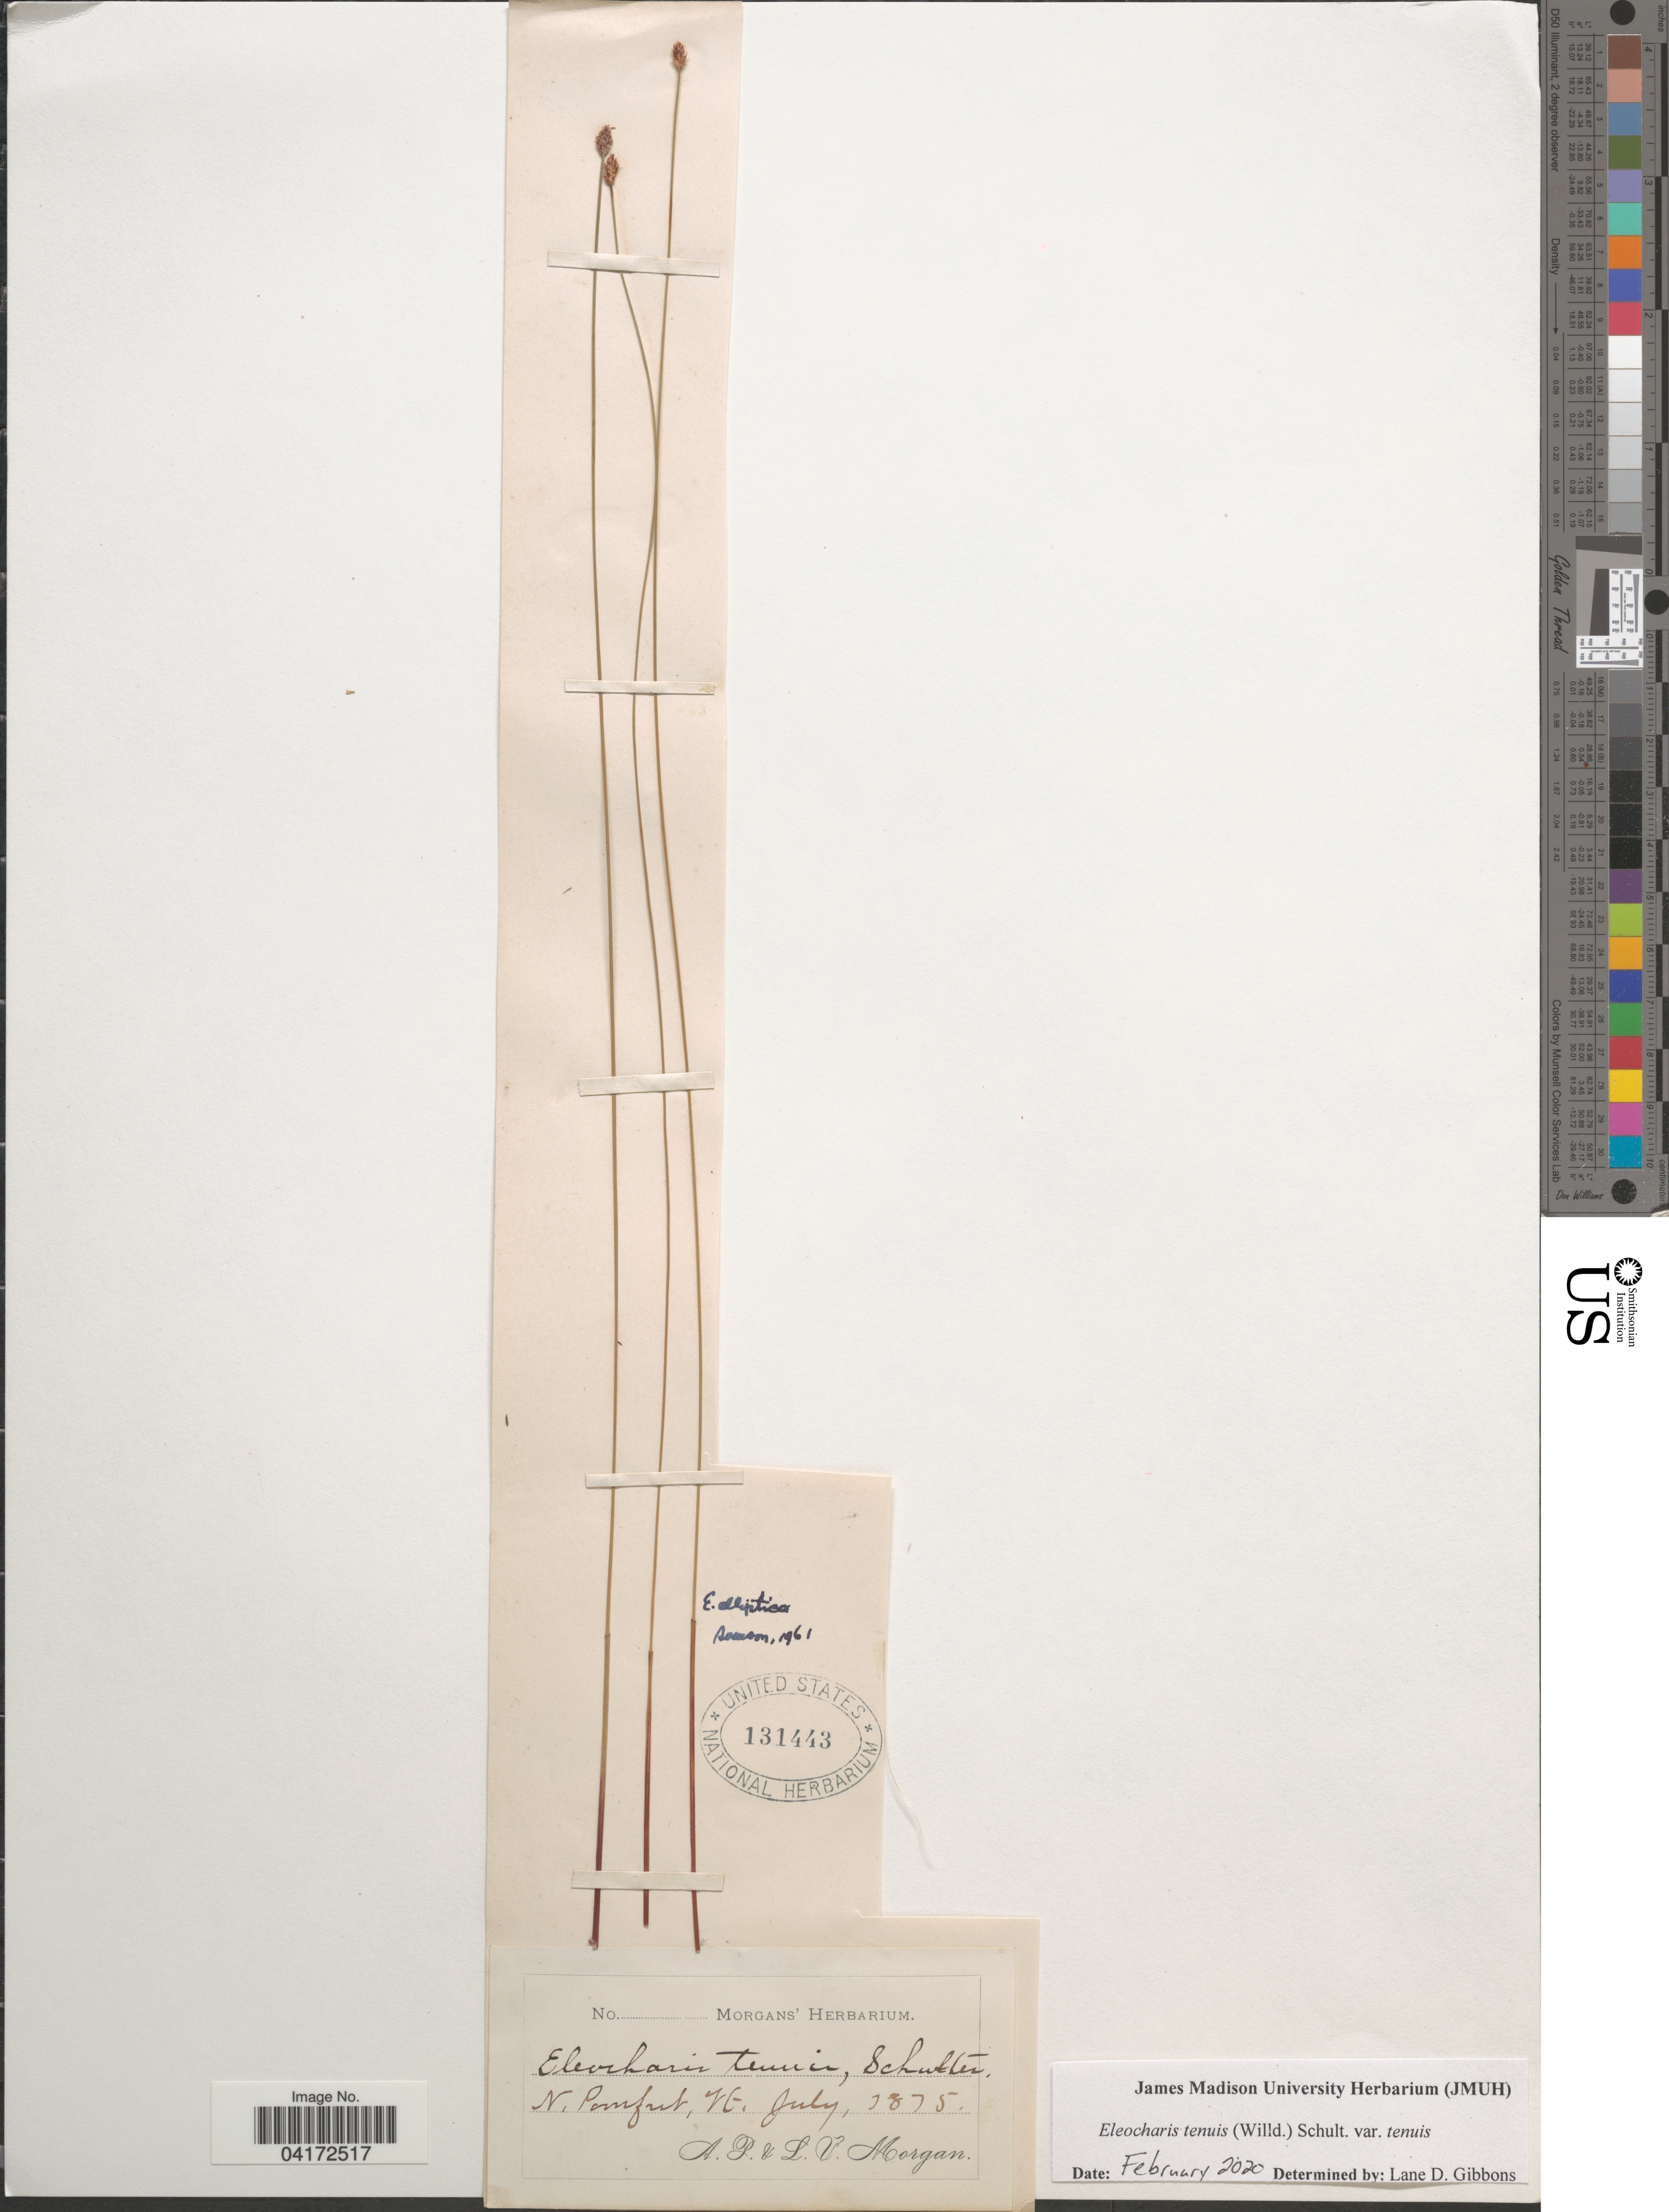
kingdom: Plantae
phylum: Tracheophyta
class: Liliopsida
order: Poales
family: Cyperaceae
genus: Eleocharis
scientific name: Eleocharis tenuis var. tenuis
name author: (Willd.) Schult.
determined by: Gibbons, Lane D.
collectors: A. Morgan & L. Morgan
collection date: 1875-07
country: United States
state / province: Vermont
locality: N. Pomfret.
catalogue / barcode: US 131443